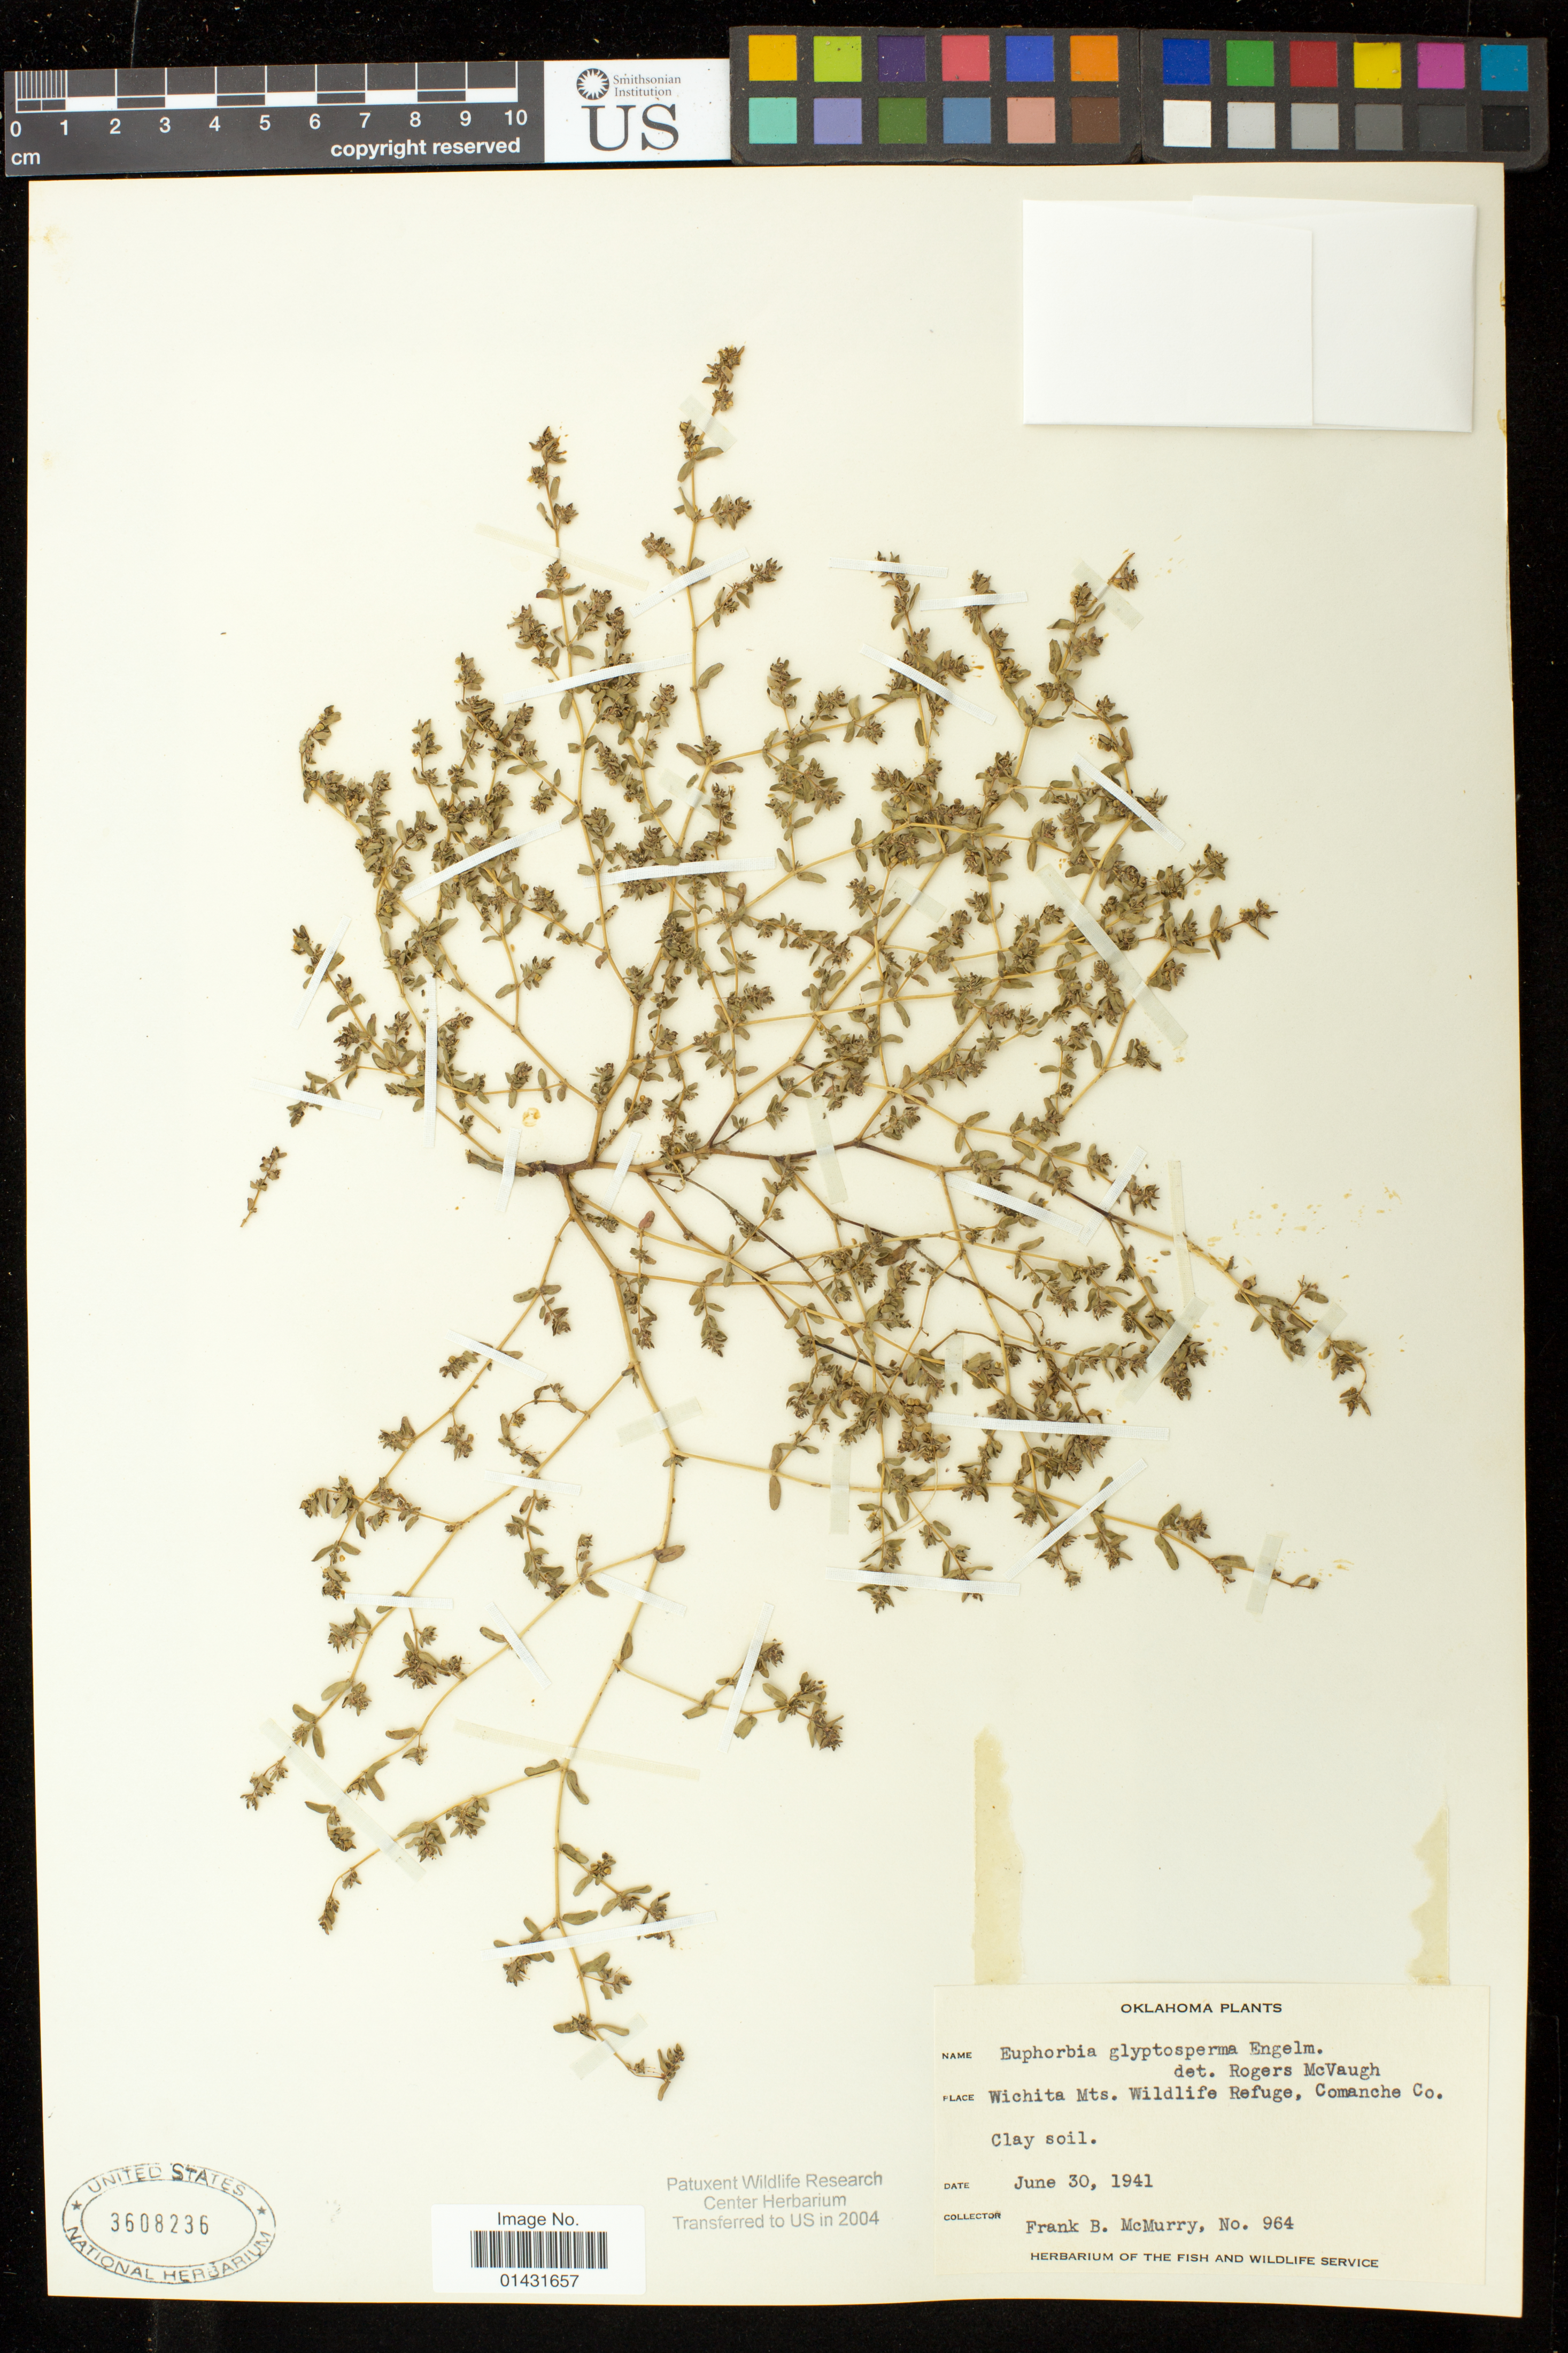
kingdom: Plantae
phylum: Tracheophyta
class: Magnoliopsida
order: Malpighiales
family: Euphorbiaceae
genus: Euphorbia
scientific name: Euphorbia glyptosperma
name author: Engelm.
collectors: F. B. McMurry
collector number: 964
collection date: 1941-06-30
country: United States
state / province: Oklahoma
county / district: Comanche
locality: Wichita Mts. Wildlife Refuge.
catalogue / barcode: US 3608236